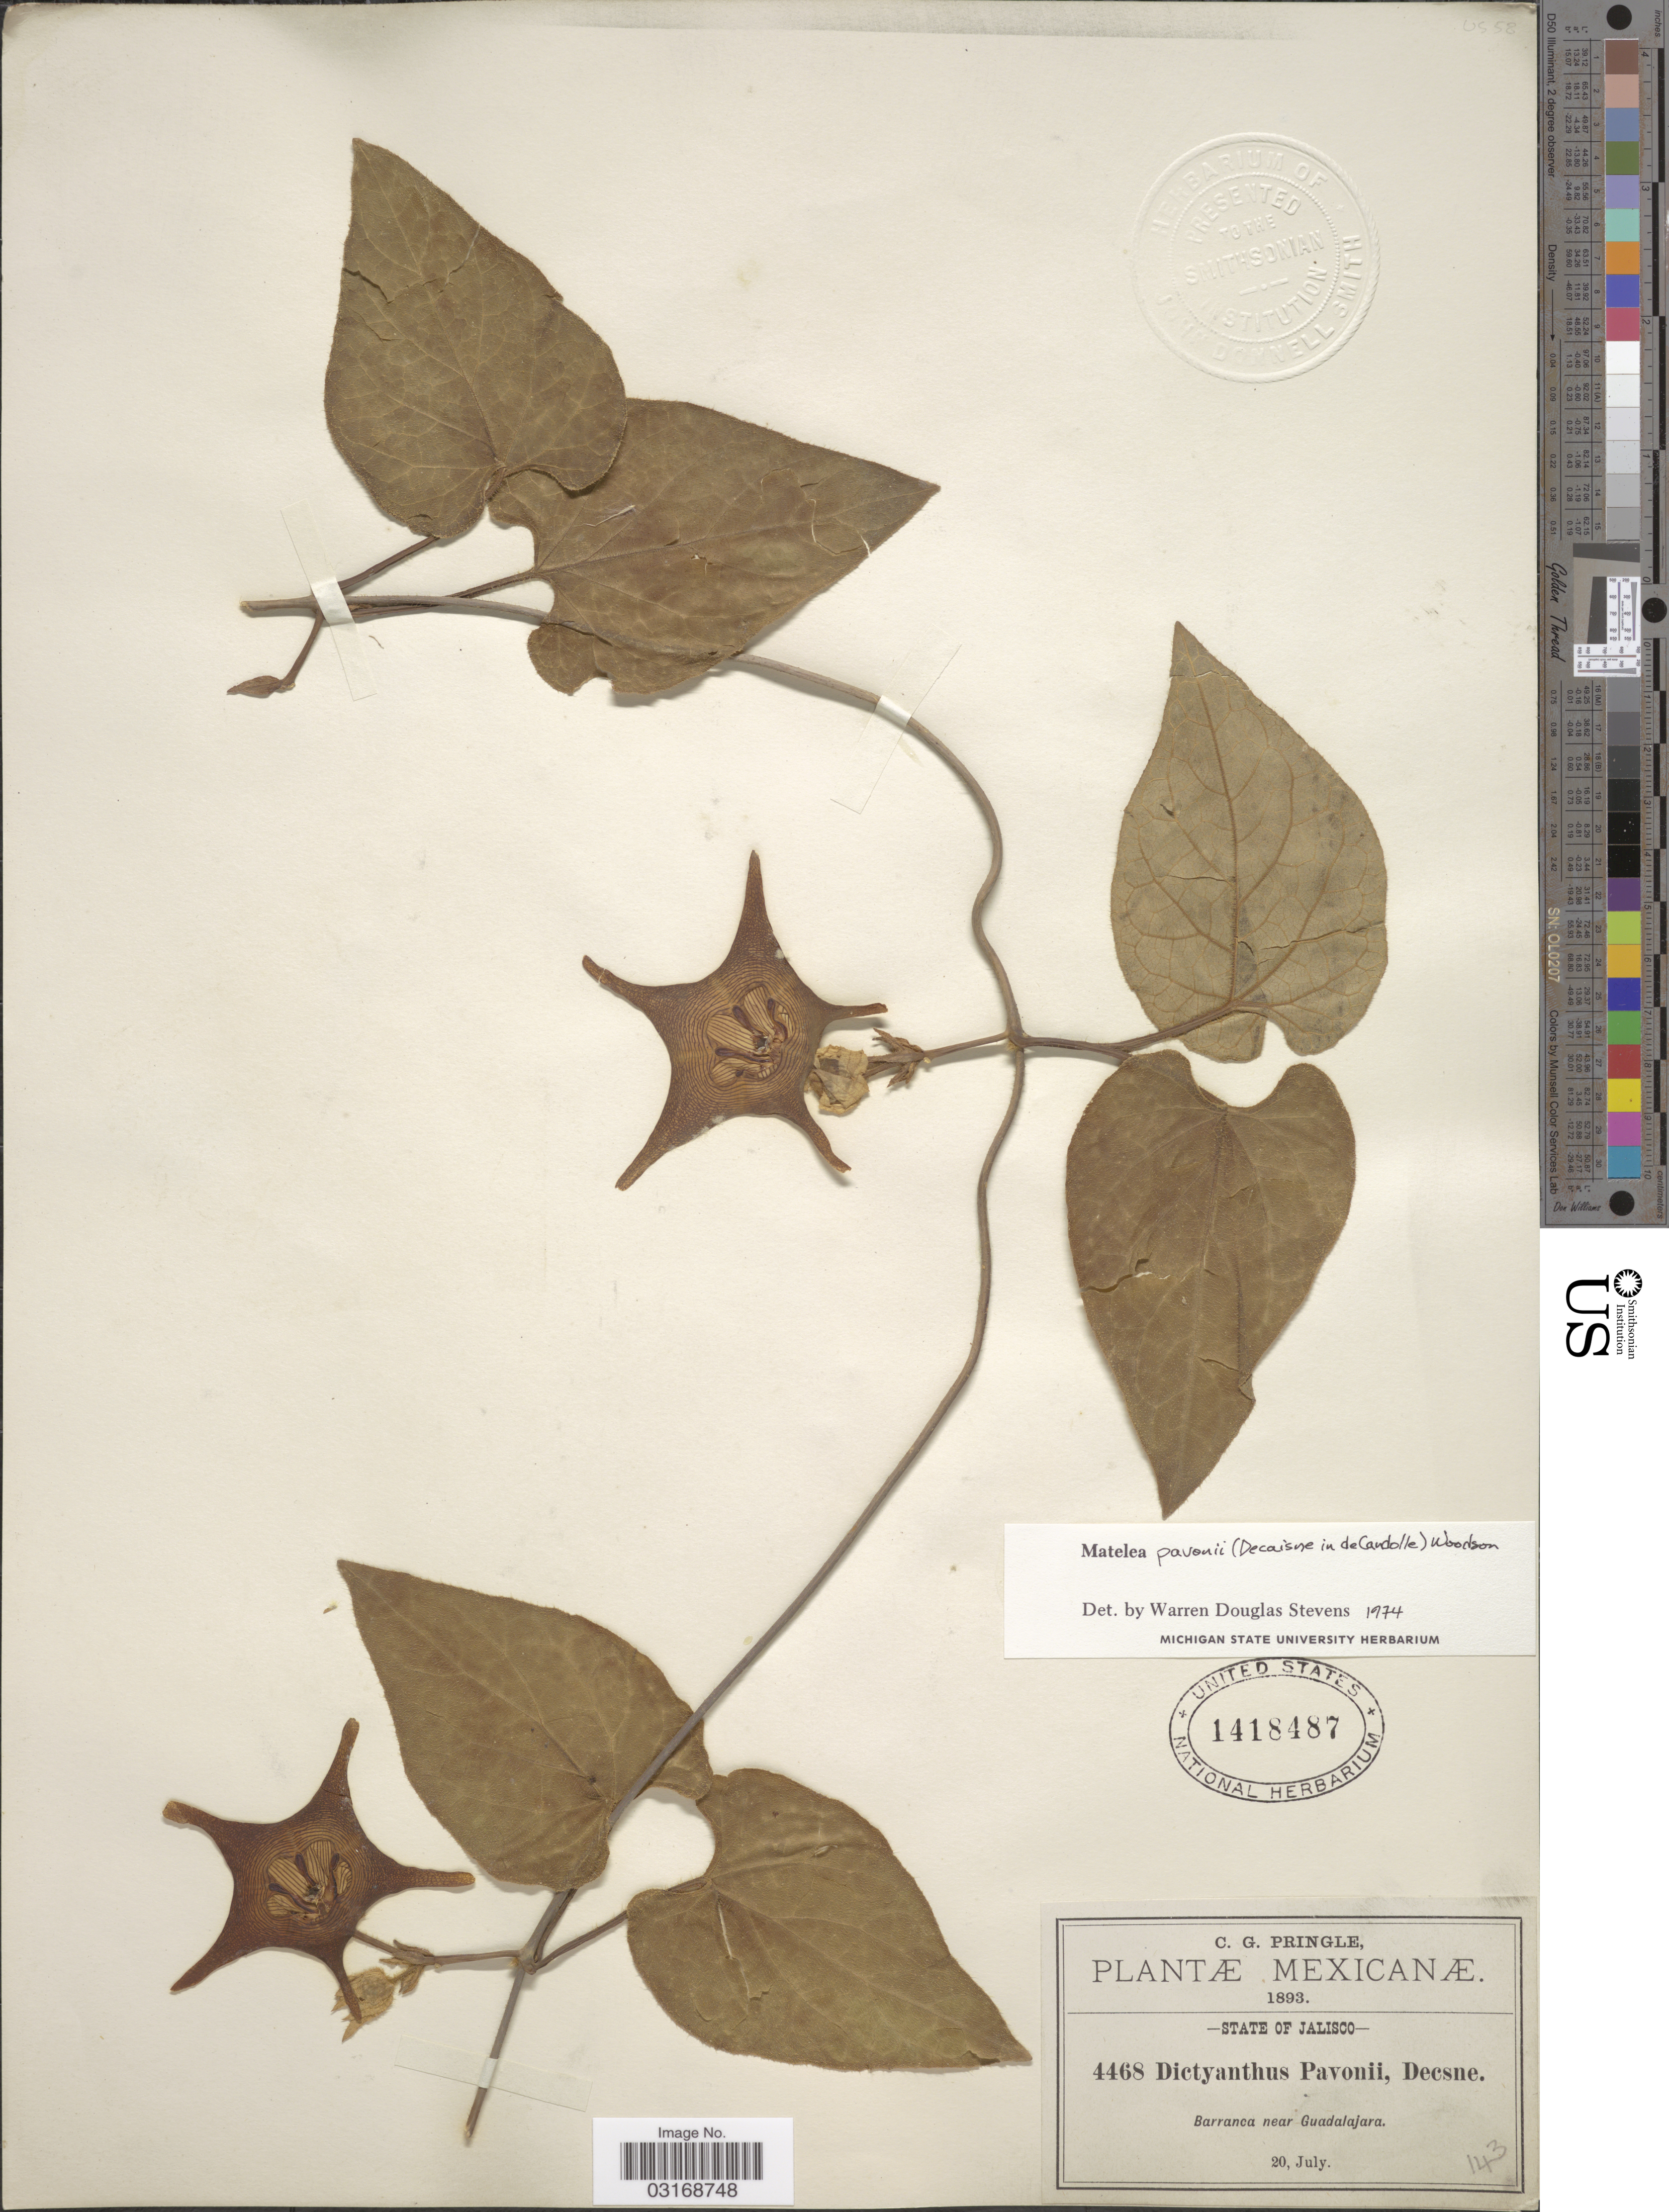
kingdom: Plantae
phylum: Tracheophyta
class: Magnoliopsida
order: Gentianales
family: Apocynaceae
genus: Matelea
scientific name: Matelea pavonii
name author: (Decne.) Woodson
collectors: C. G. Pringle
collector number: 4468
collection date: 1893-07-20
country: Mexico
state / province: Jalisco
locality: State of Jalisco. Barranca near Gaudalajara.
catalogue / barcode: US 1418487